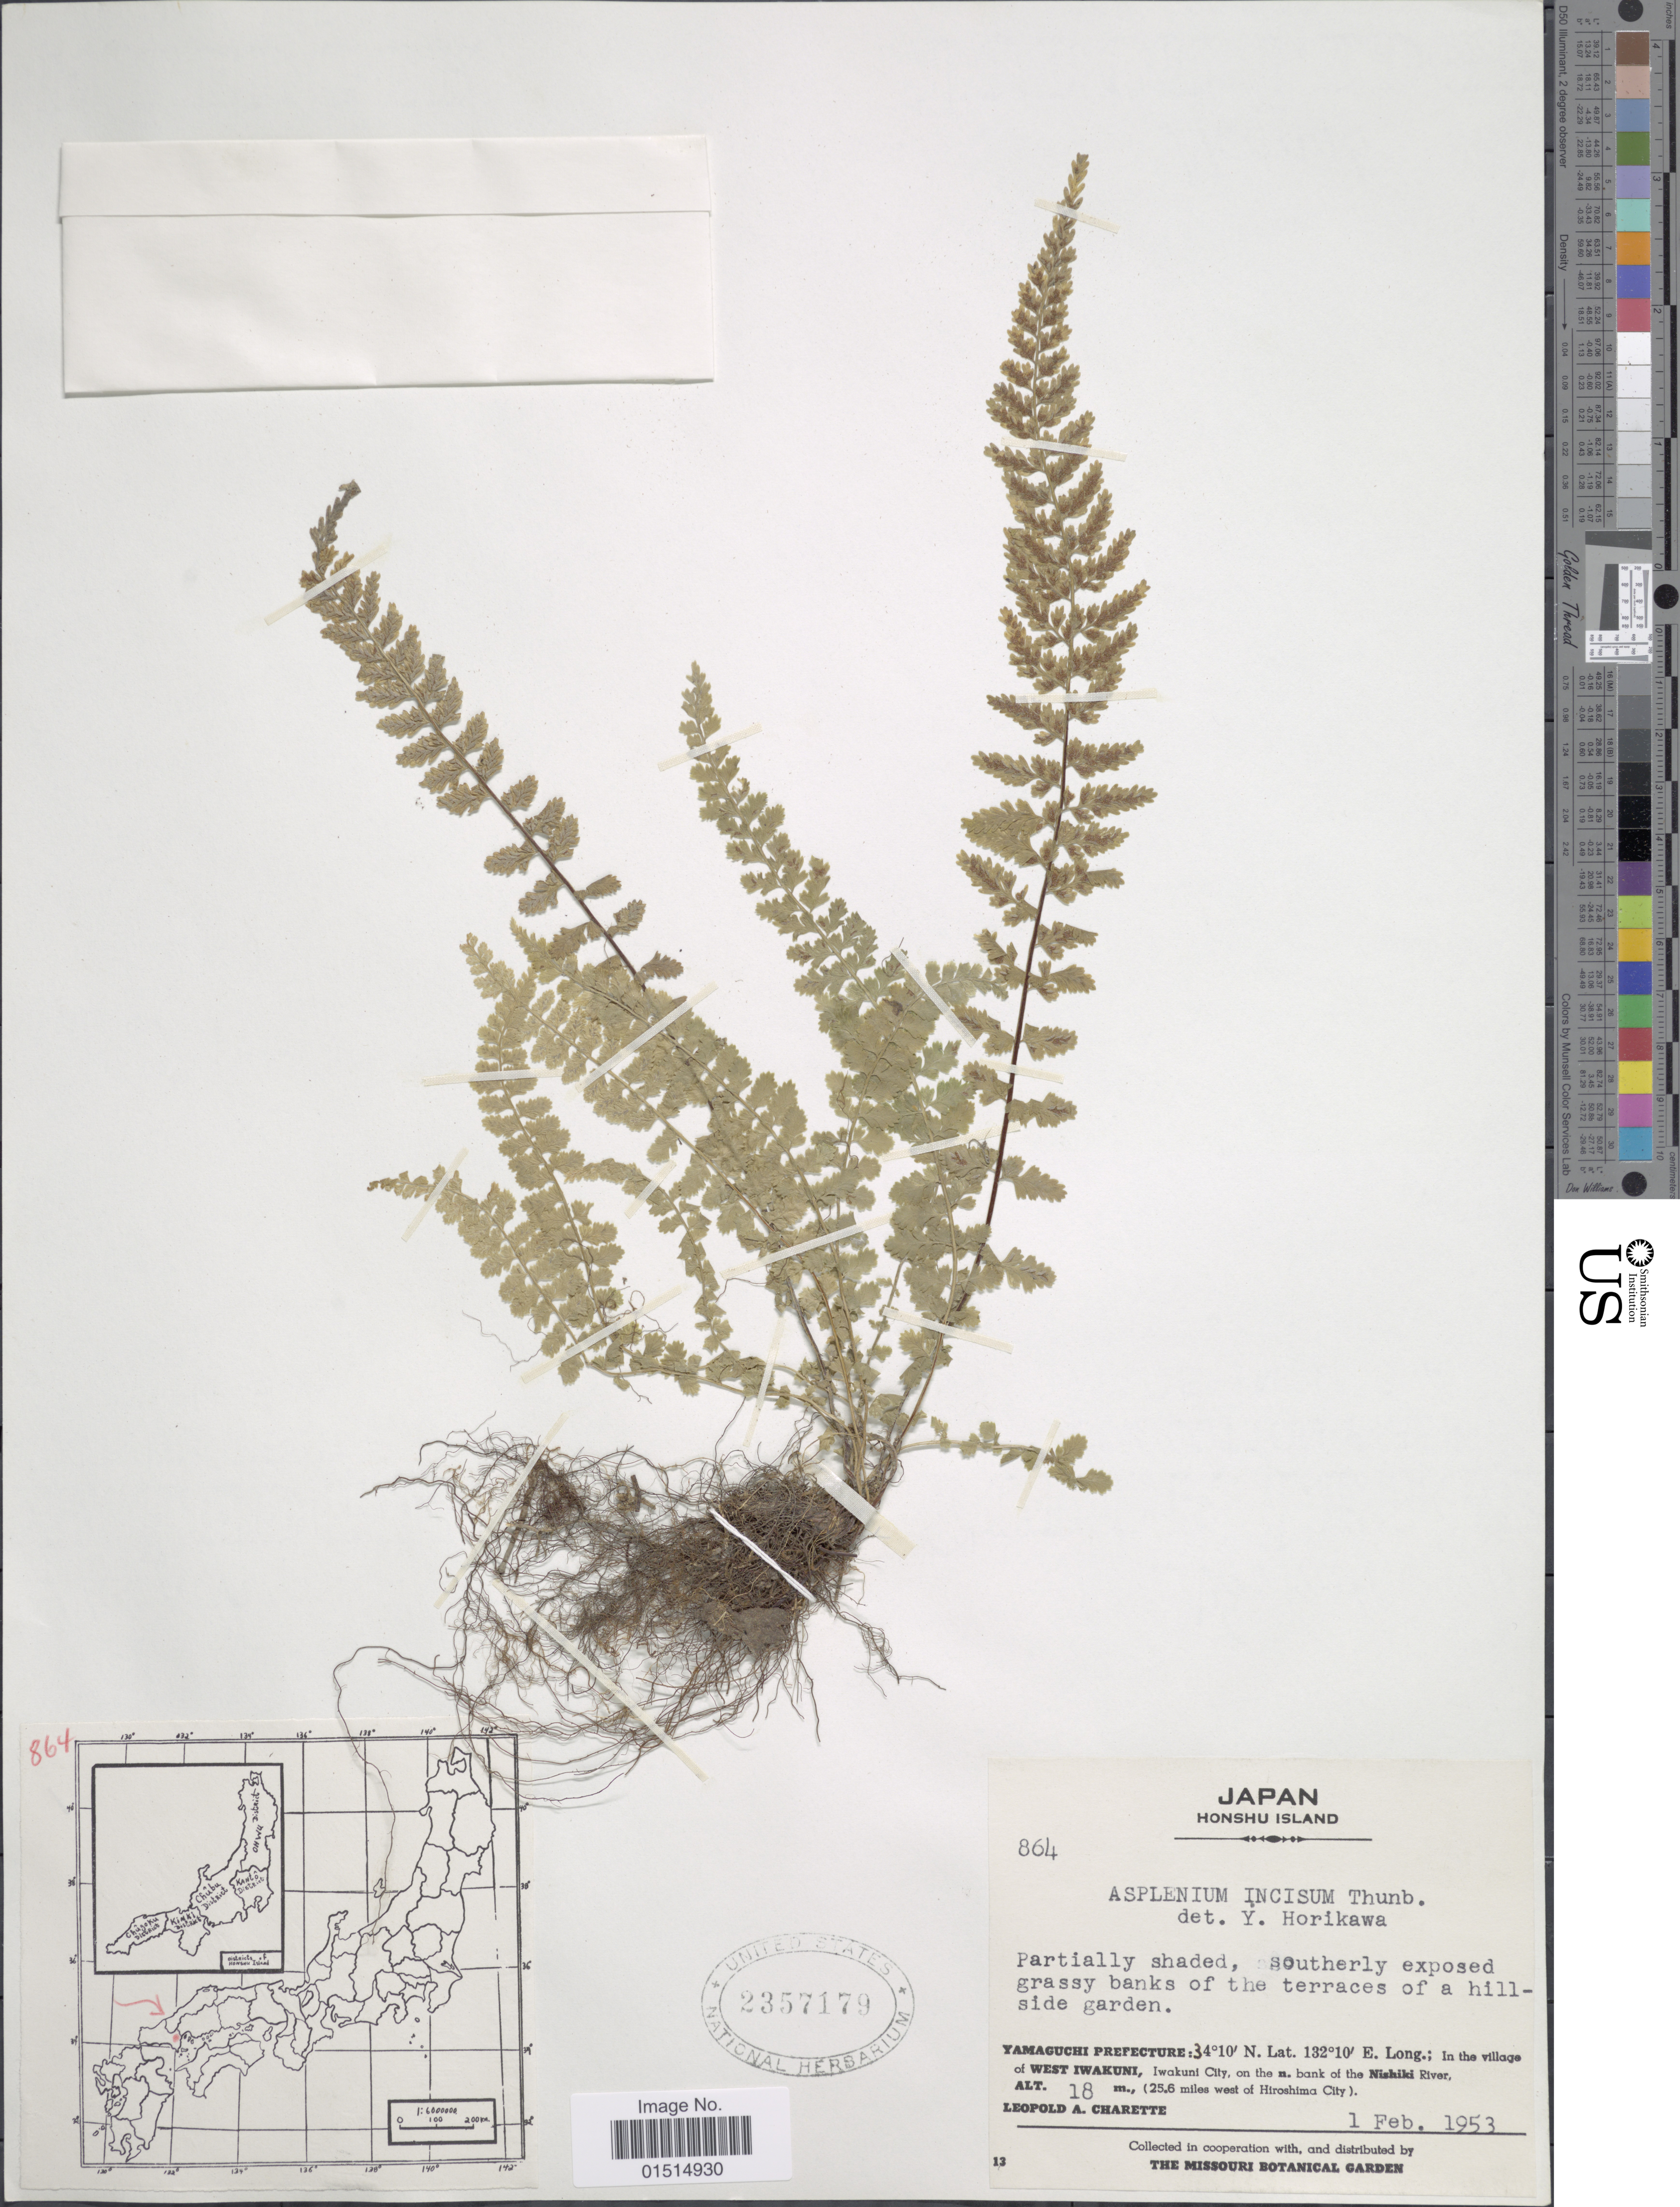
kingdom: Plantae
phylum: Tracheophyta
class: Polypodiopsida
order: Polypodiales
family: Aspleniaceae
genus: Asplenium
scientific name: Asplenium incisum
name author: Thunb.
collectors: L. A. Charette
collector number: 864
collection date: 1953-02-01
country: Japan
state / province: Yamaguti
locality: Honshu Island, Yamaguchi Prefecture, in the village of West Iwakuni, Iwakuni City, on the n bank of the Nishiki River, (25.6 miles west of Hiroshima City)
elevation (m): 18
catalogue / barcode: US 2357179